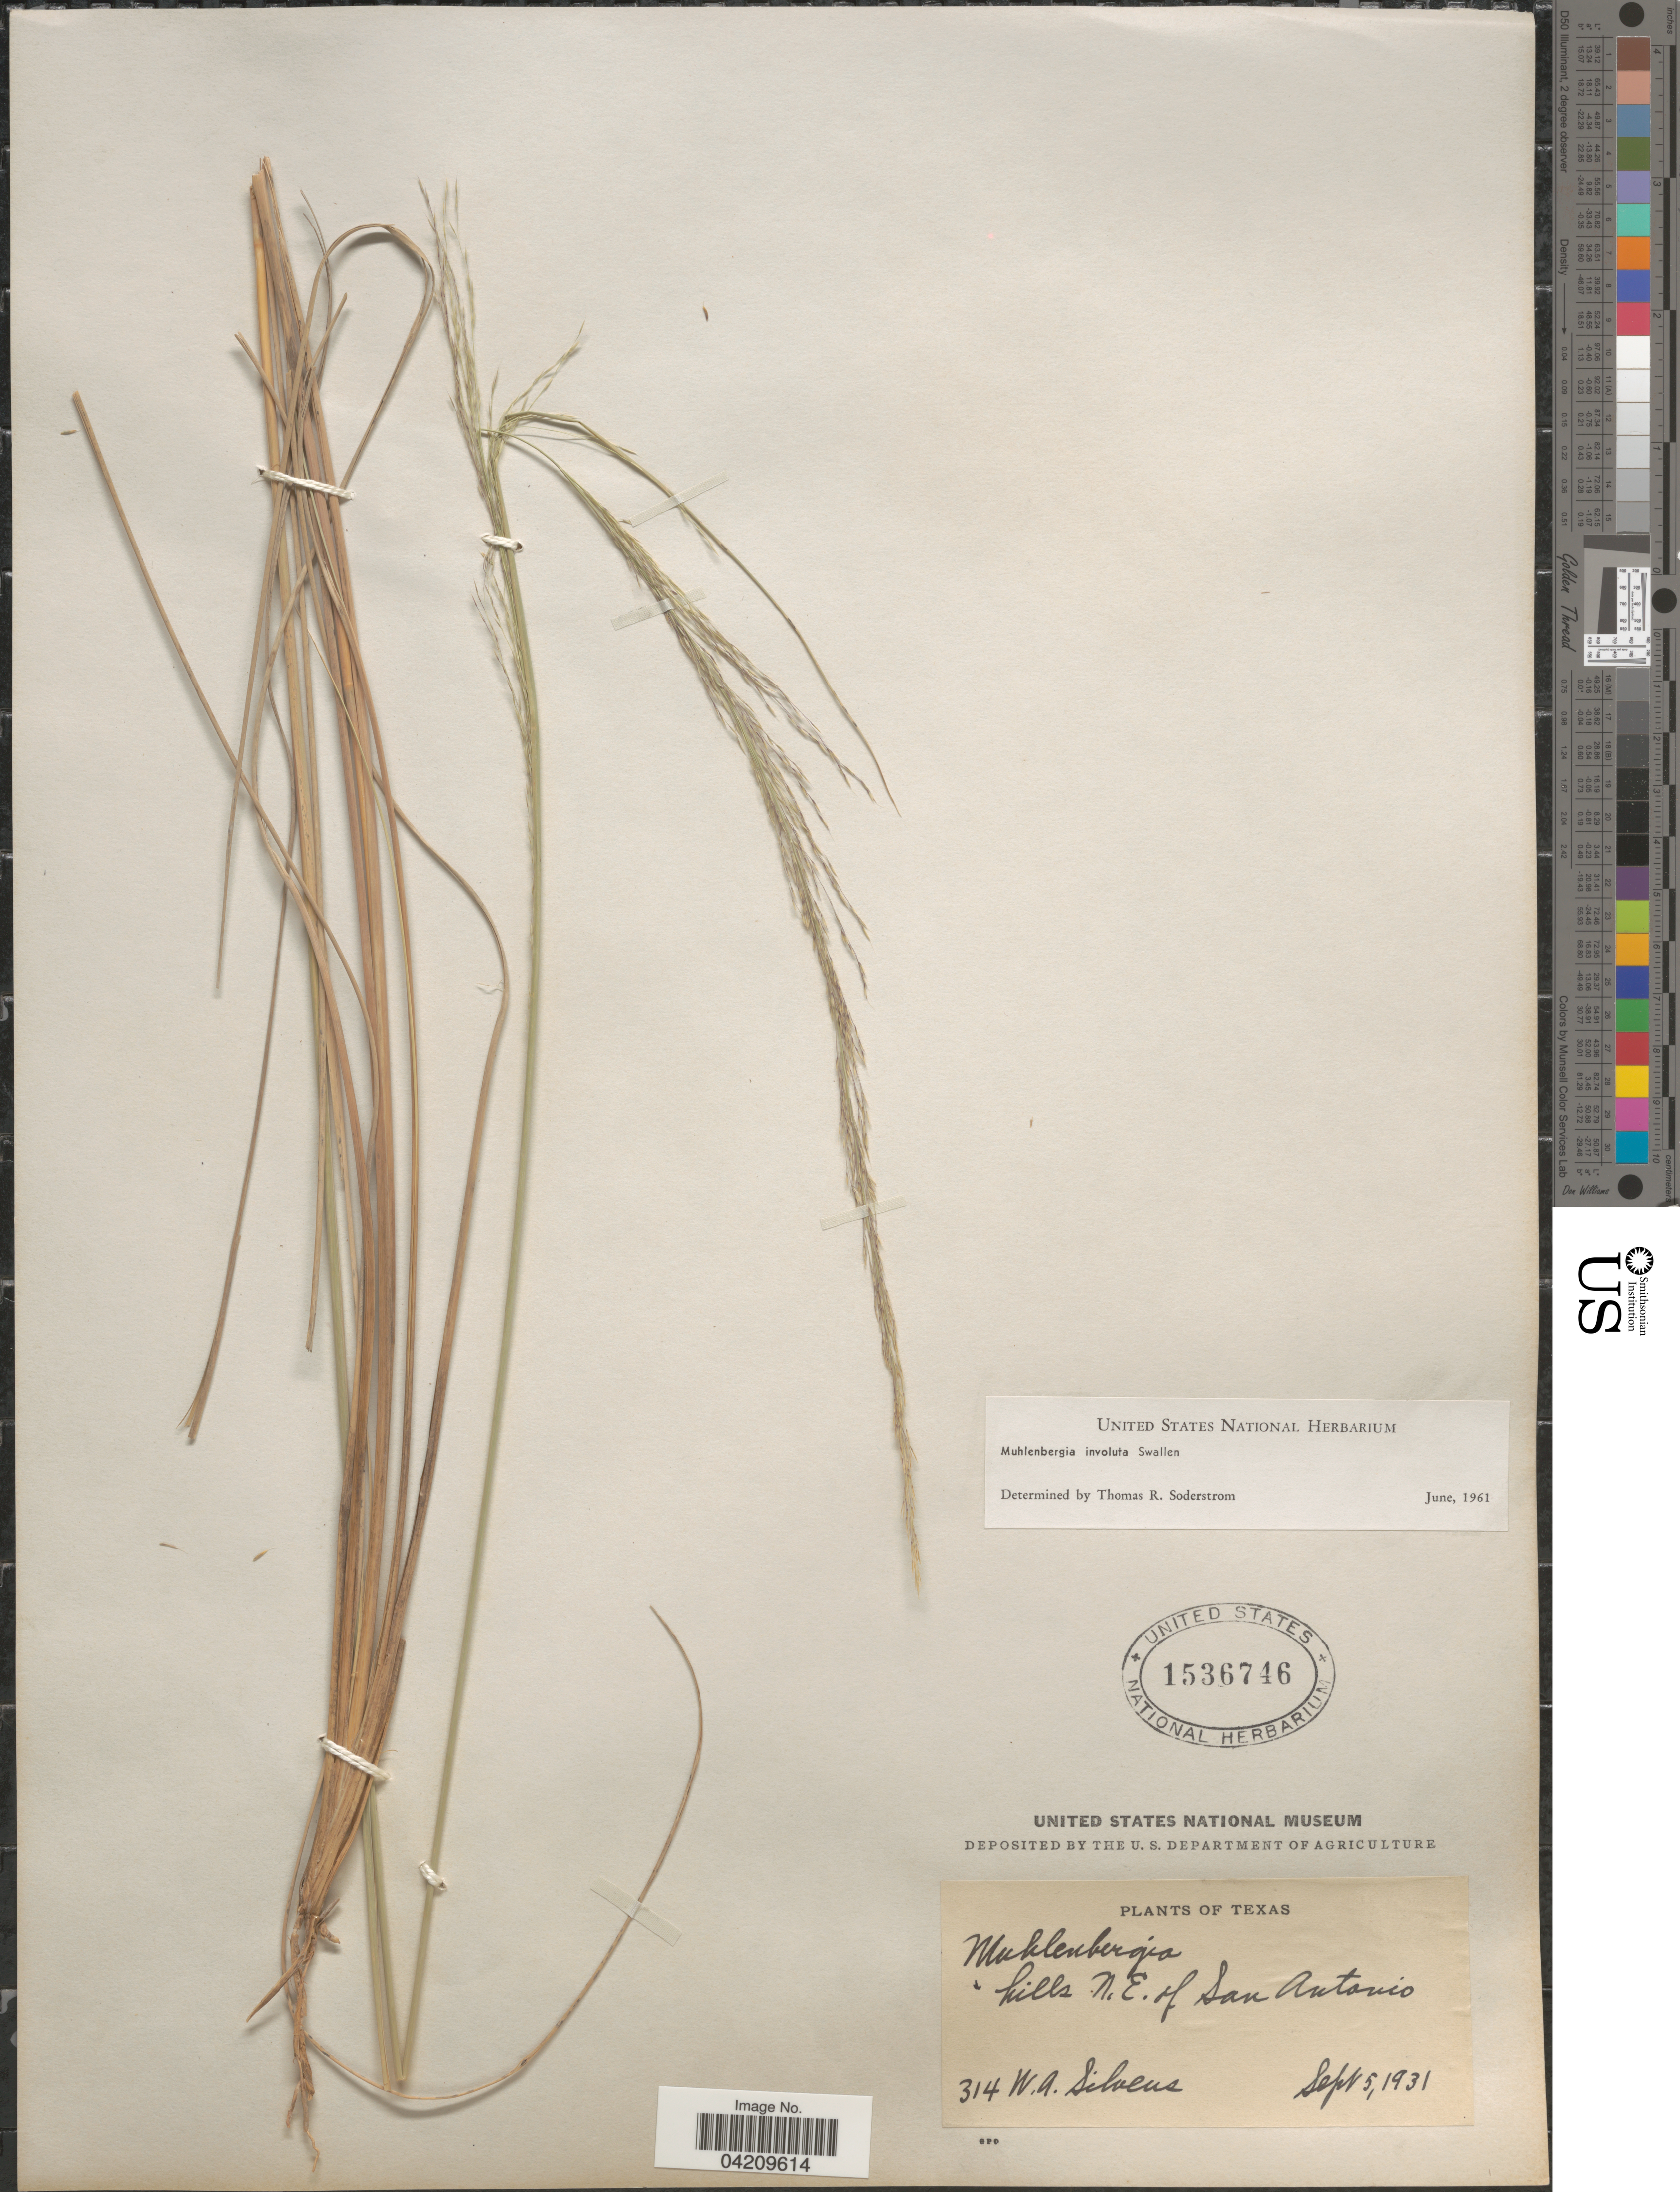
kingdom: Plantae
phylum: Tracheophyta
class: Liliopsida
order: Poales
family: Poaceae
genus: Muhlenbergia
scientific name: Muhlenbergia involuta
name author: Swallen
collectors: W. Silveus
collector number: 314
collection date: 1931-09-05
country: United States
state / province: Texas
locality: Hills N.E. of San Antonio.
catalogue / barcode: US 1536746